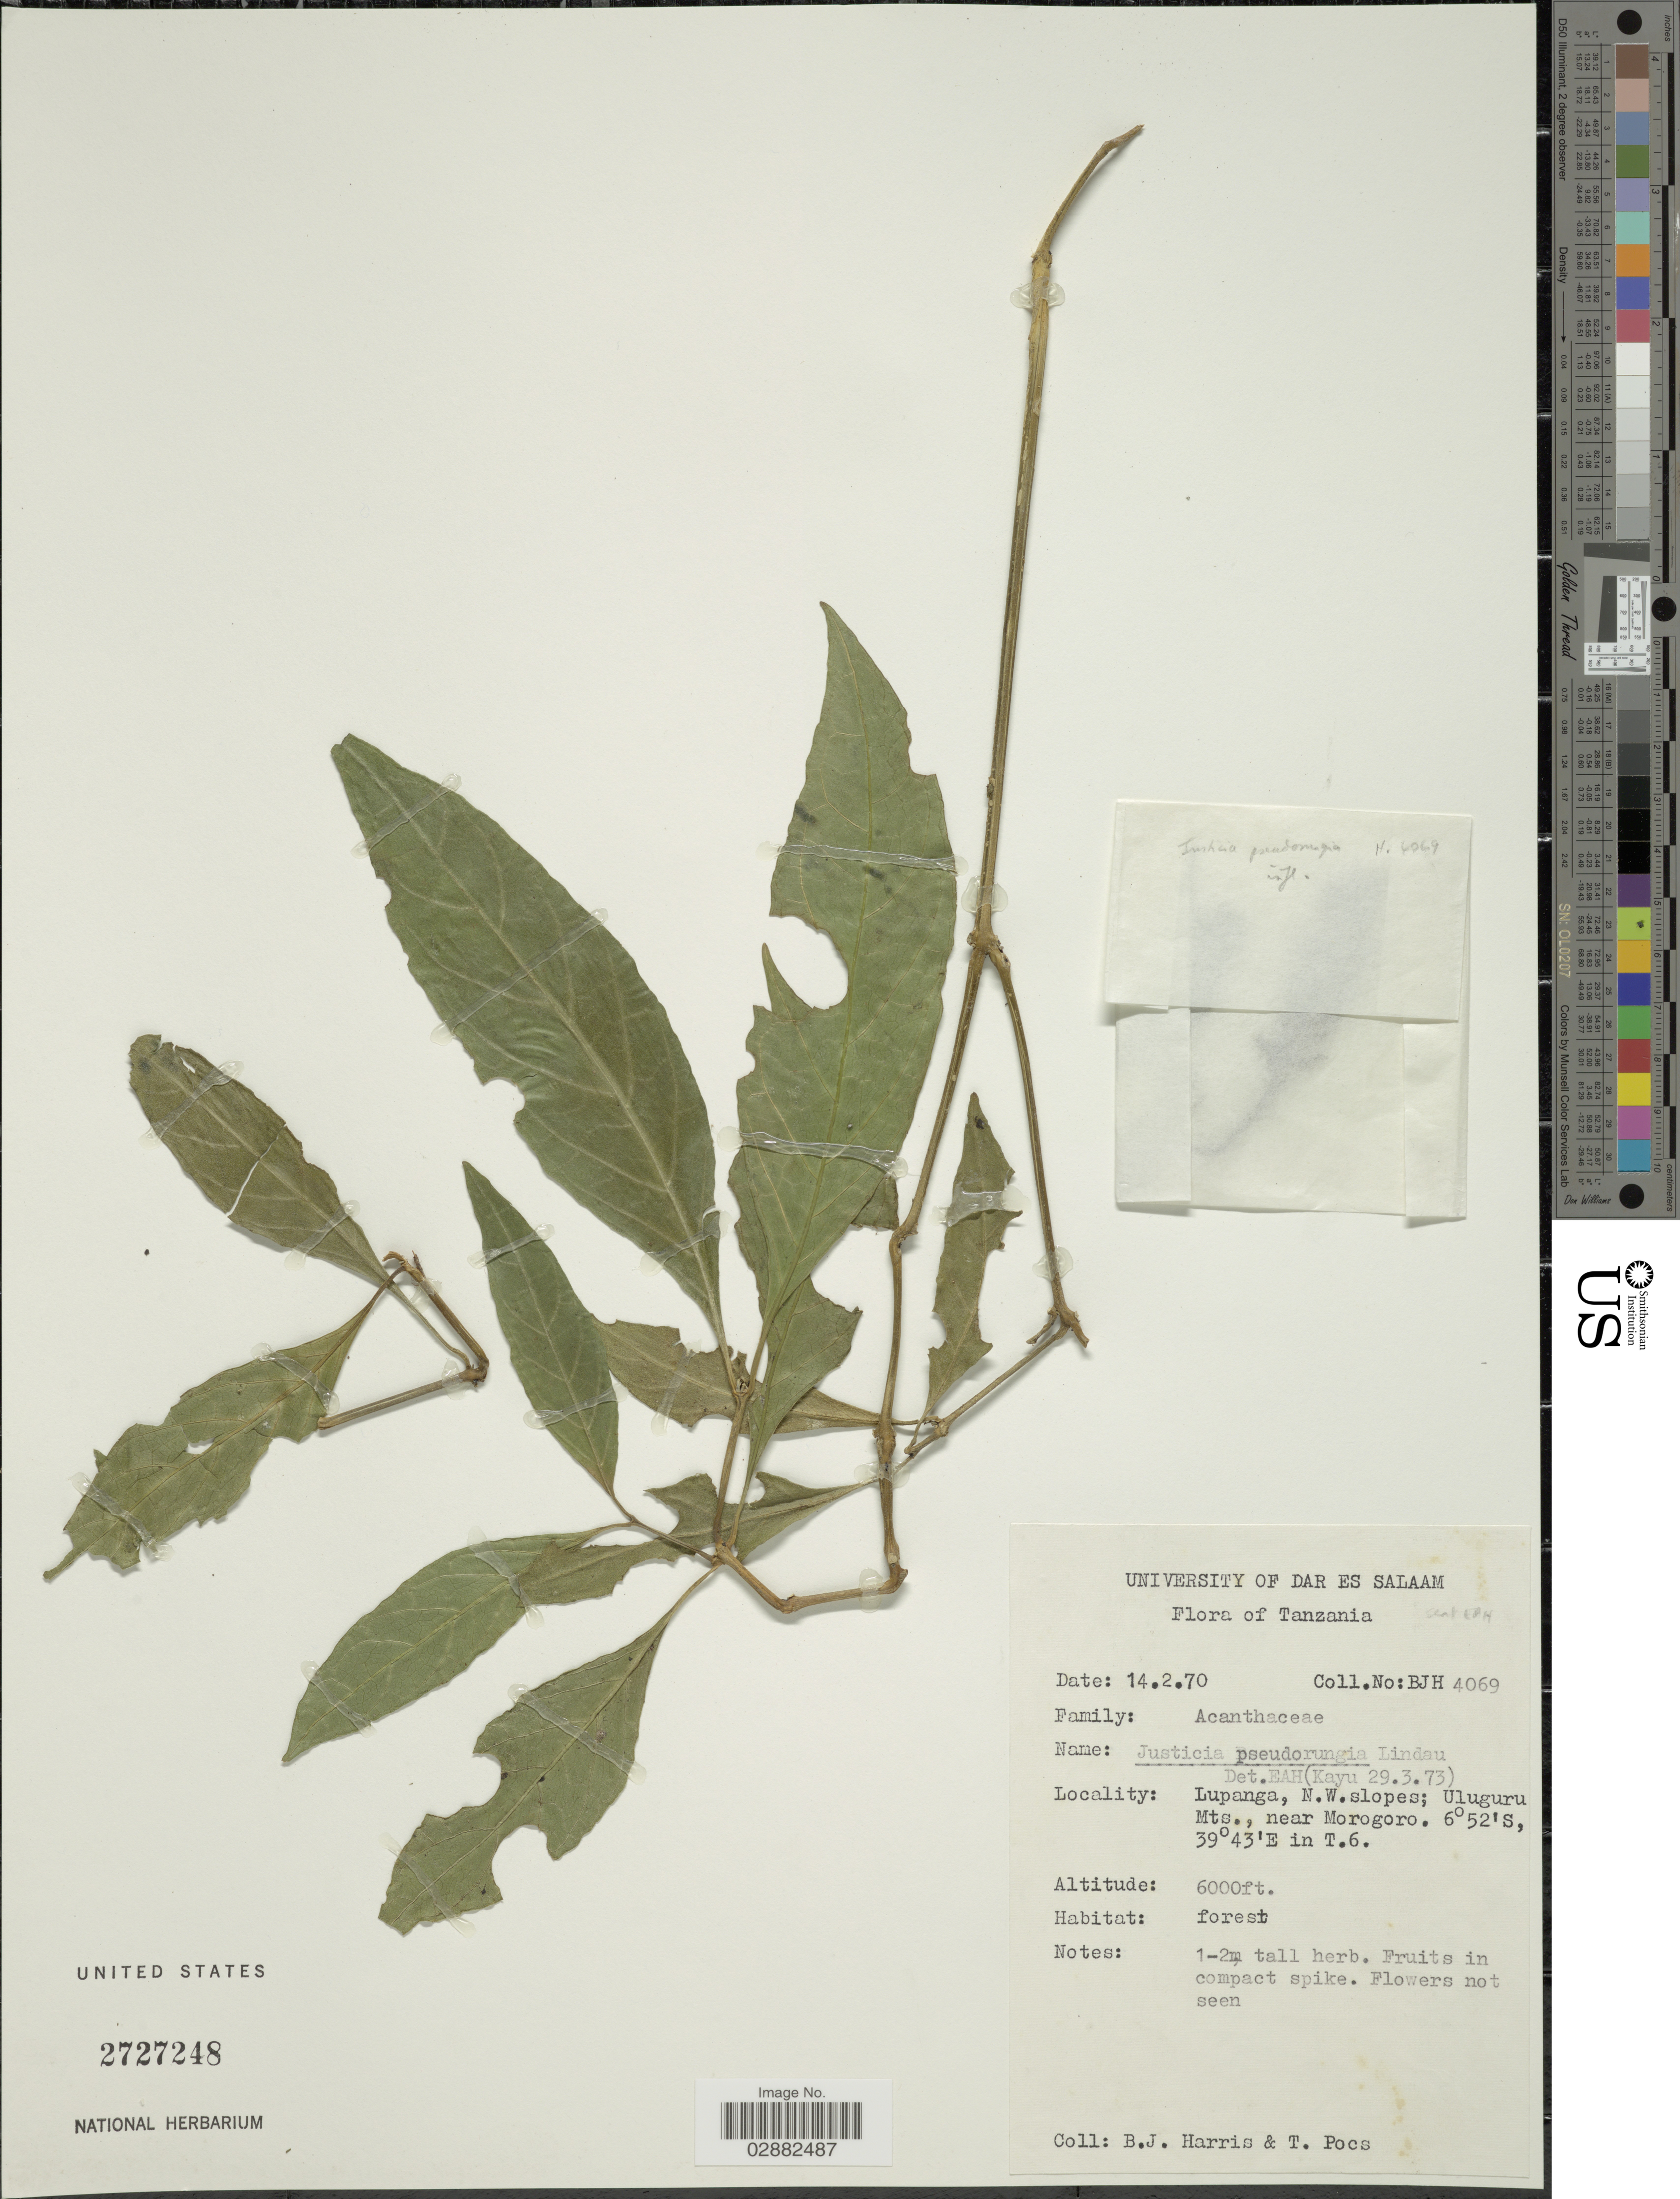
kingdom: Plantae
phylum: Tracheophyta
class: Magnoliopsida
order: Lamiales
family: Acanthaceae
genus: Justicia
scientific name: Justicia pseudorungia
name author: Lindau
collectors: B. J. Harris & T. Pocs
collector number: BJH4069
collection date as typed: Transcribed d/m/y: 14/2/70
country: Tanzania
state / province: Morogoro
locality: Lupanga, N.W. slopes; Uluguru Mts., near Morogoro. T6.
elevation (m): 1829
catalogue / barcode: US 2727248